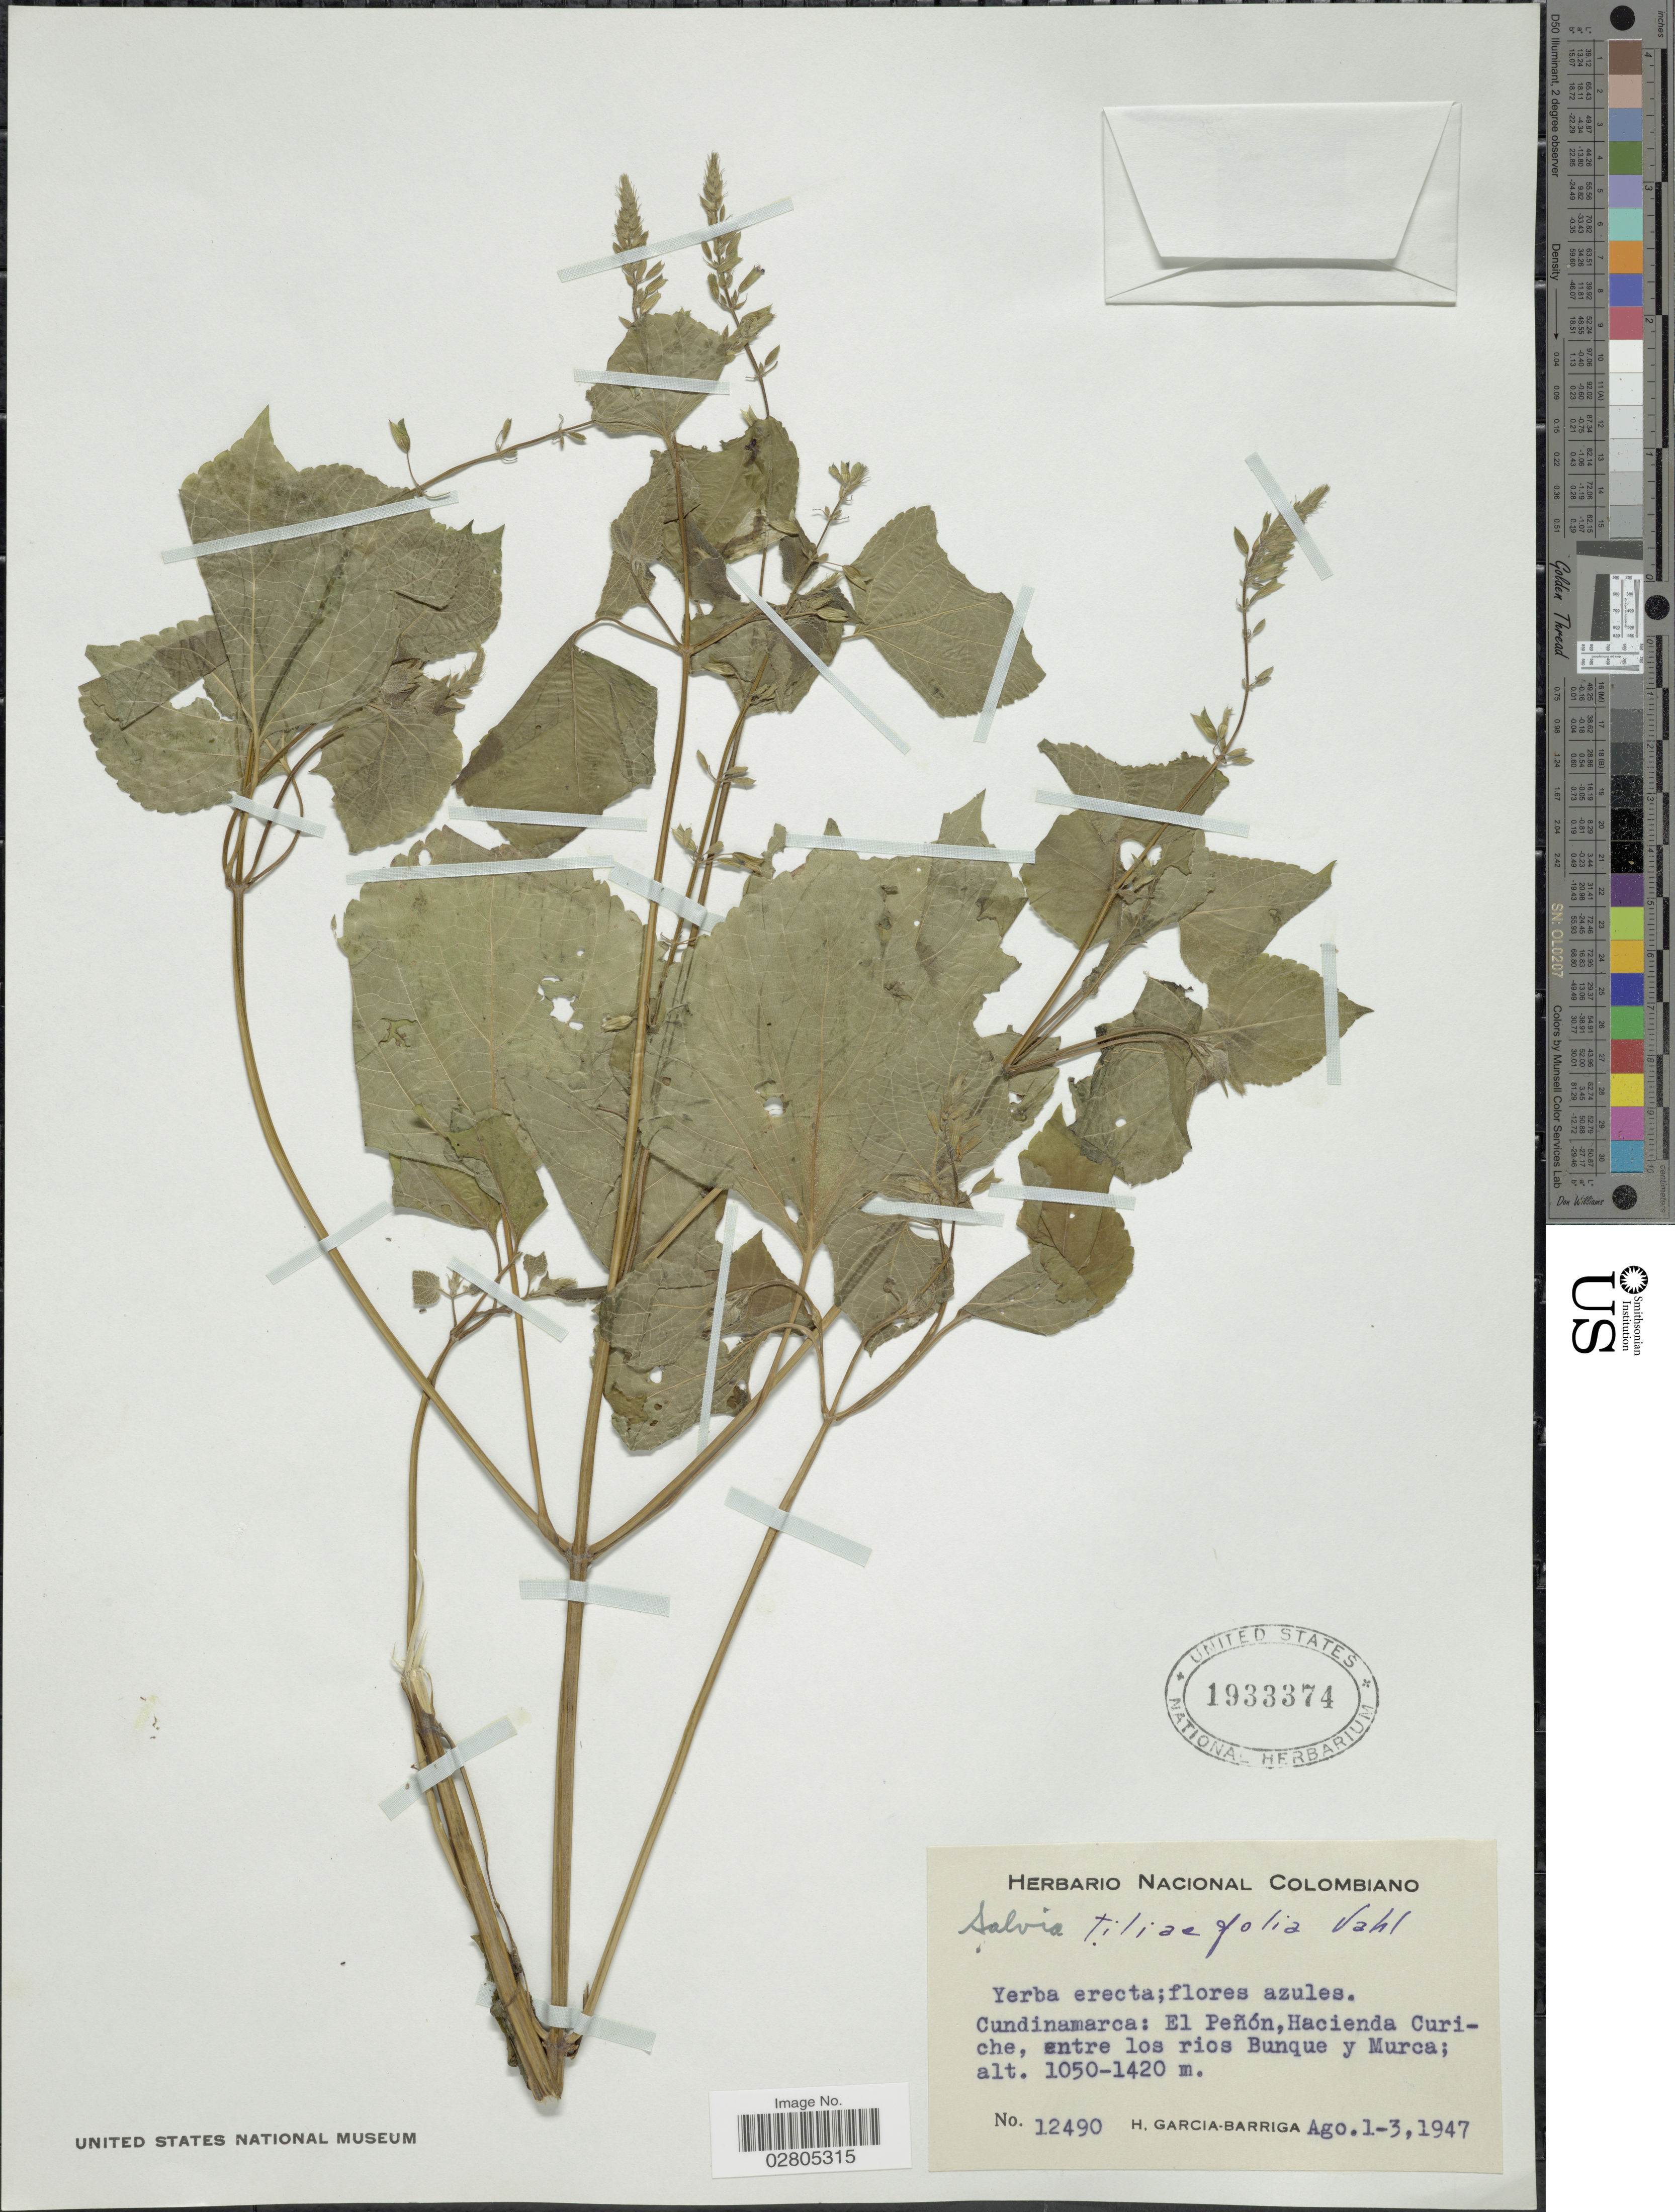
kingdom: Plantae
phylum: Tracheophyta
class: Magnoliopsida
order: Lamiales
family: Lamiaceae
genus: Salvia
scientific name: Salvia tiliifolia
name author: Vahl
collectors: H. García Barriga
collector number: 12490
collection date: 1947-08-01/1947-08-03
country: Colombia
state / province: Cundinamarca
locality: El Peñón, Hacienda Curiche, entre los rios Bunque y Murca.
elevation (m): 1050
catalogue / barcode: US 1933374